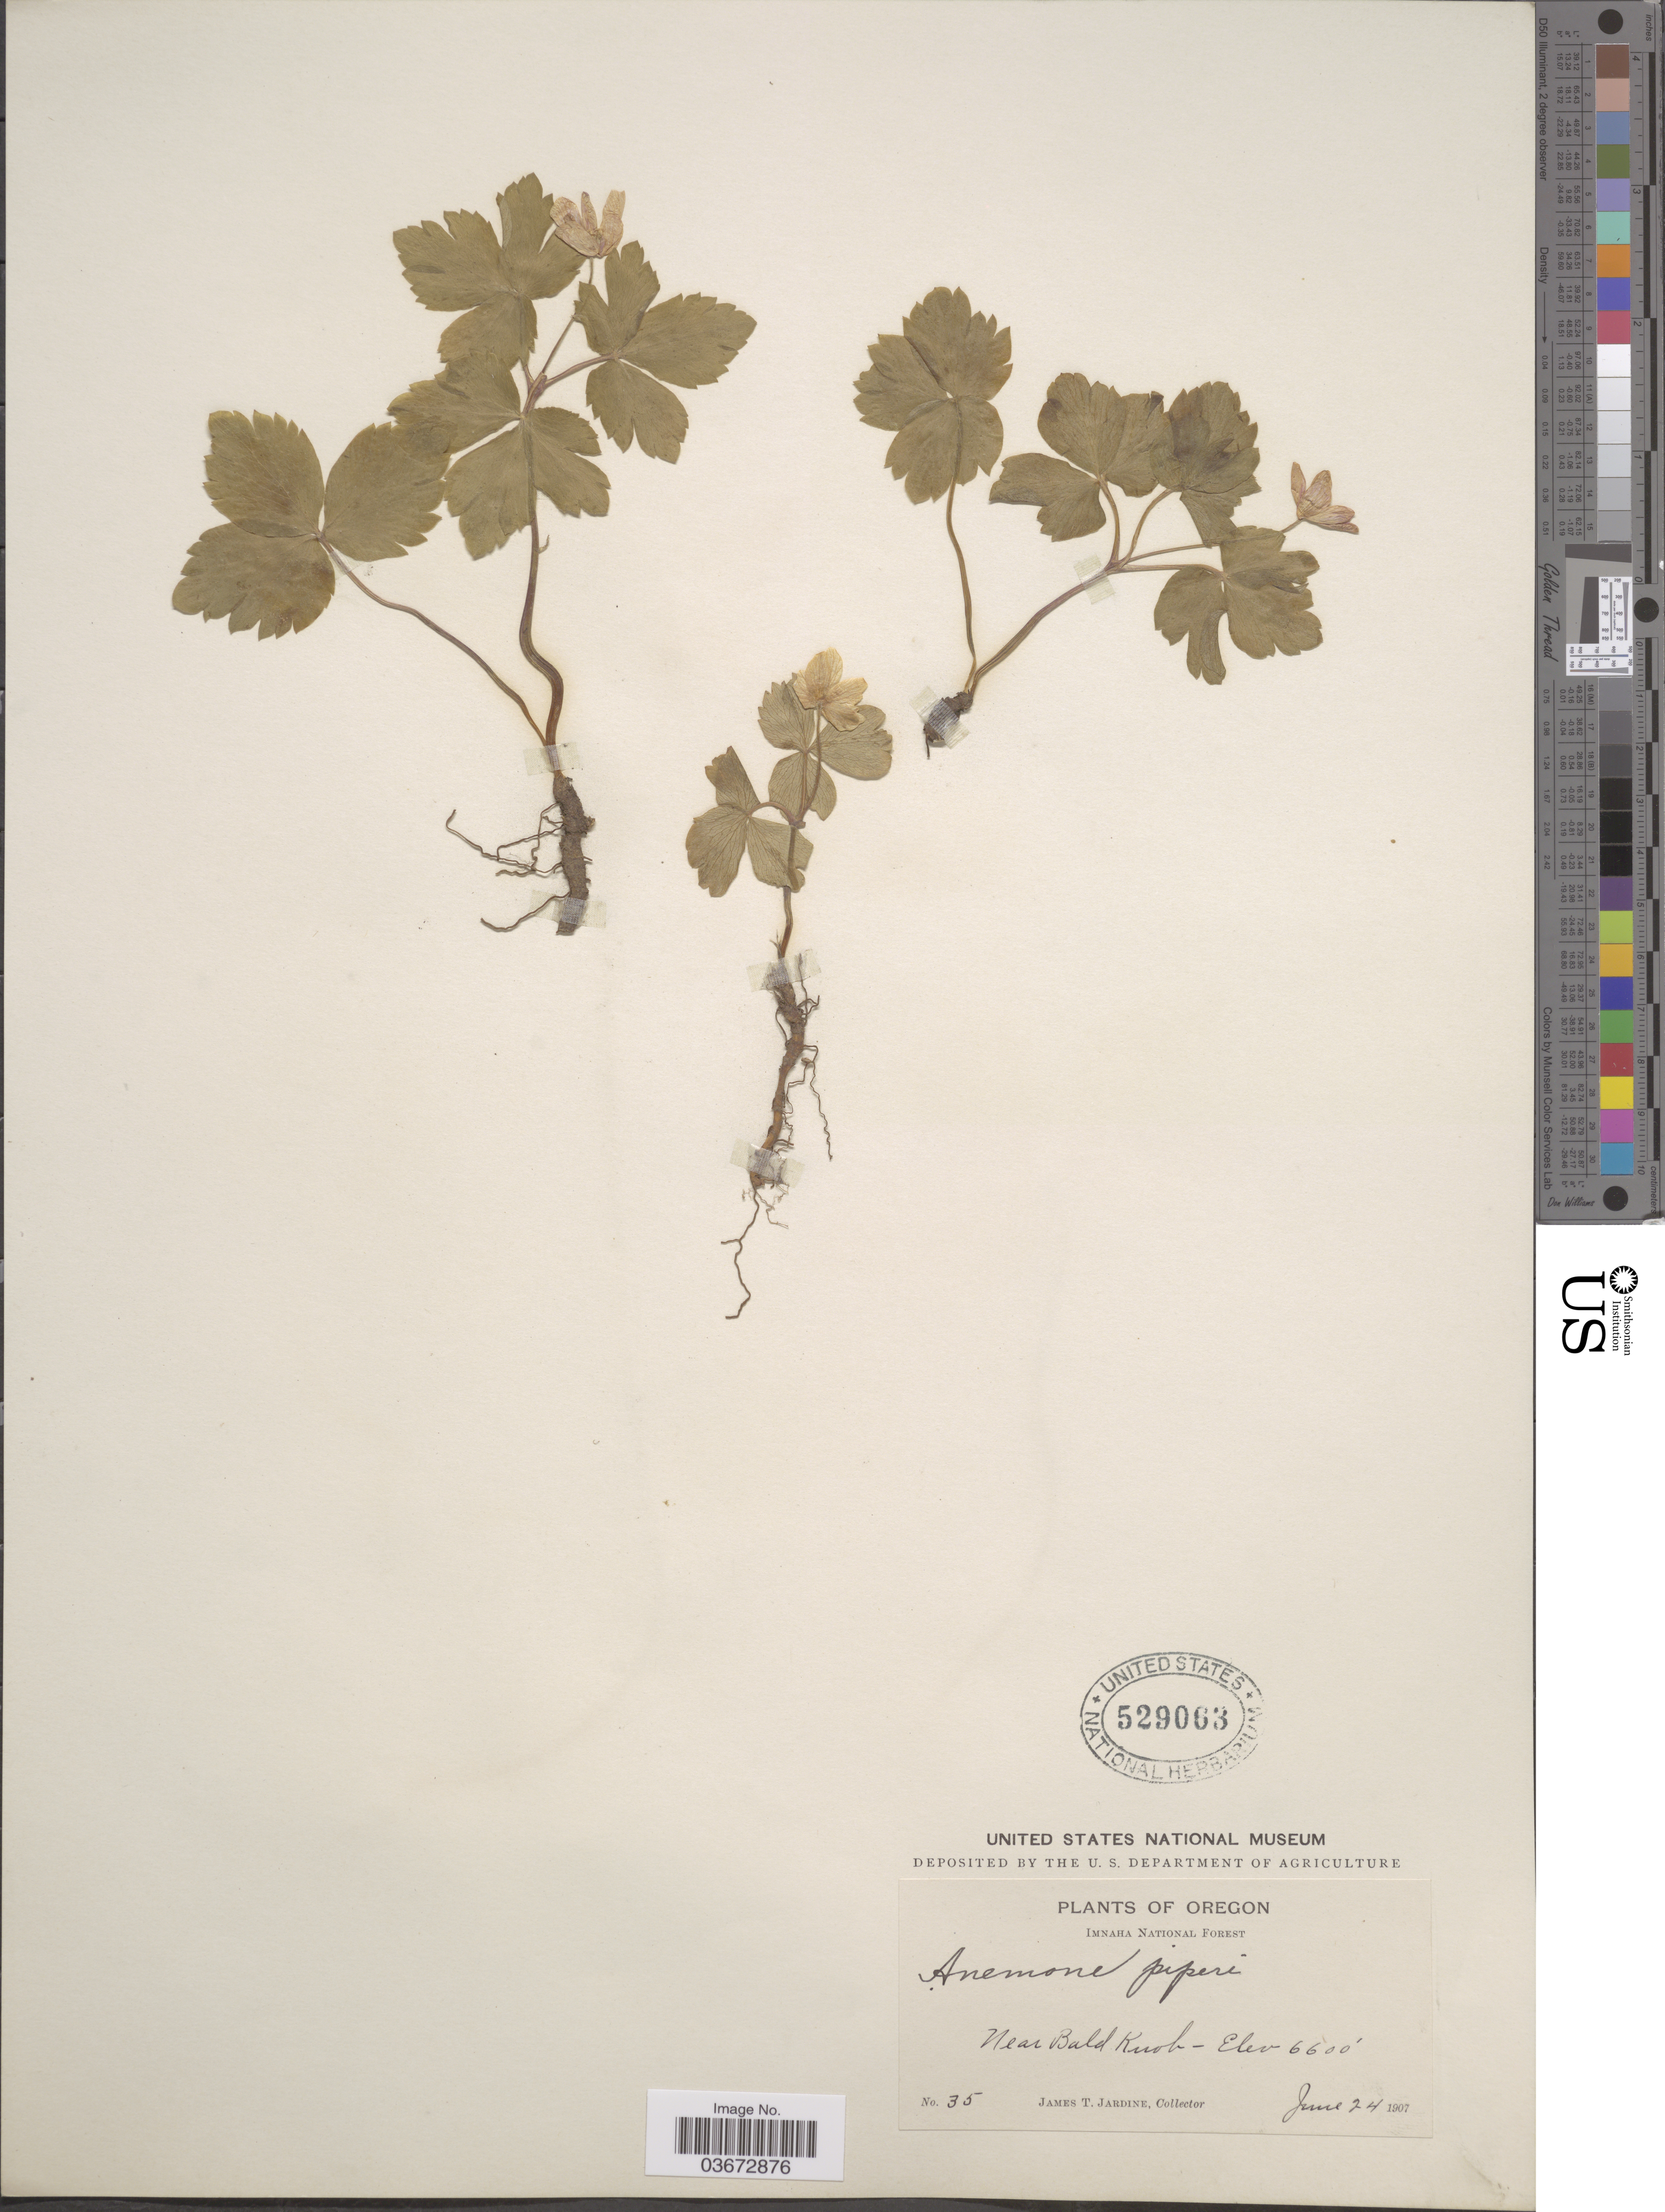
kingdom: Plantae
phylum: Tracheophyta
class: Magnoliopsida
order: Ranunculales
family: Ranunculaceae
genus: Anemone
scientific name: Anemone quinquefolia var. oregana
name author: (A. Gray) B.L. Rob.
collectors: J. T. Jardine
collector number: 35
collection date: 1907-06-24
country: United States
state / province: Oregon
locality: Imnaha National Forest. Near Bald Knob.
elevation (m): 2012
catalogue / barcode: US 529063